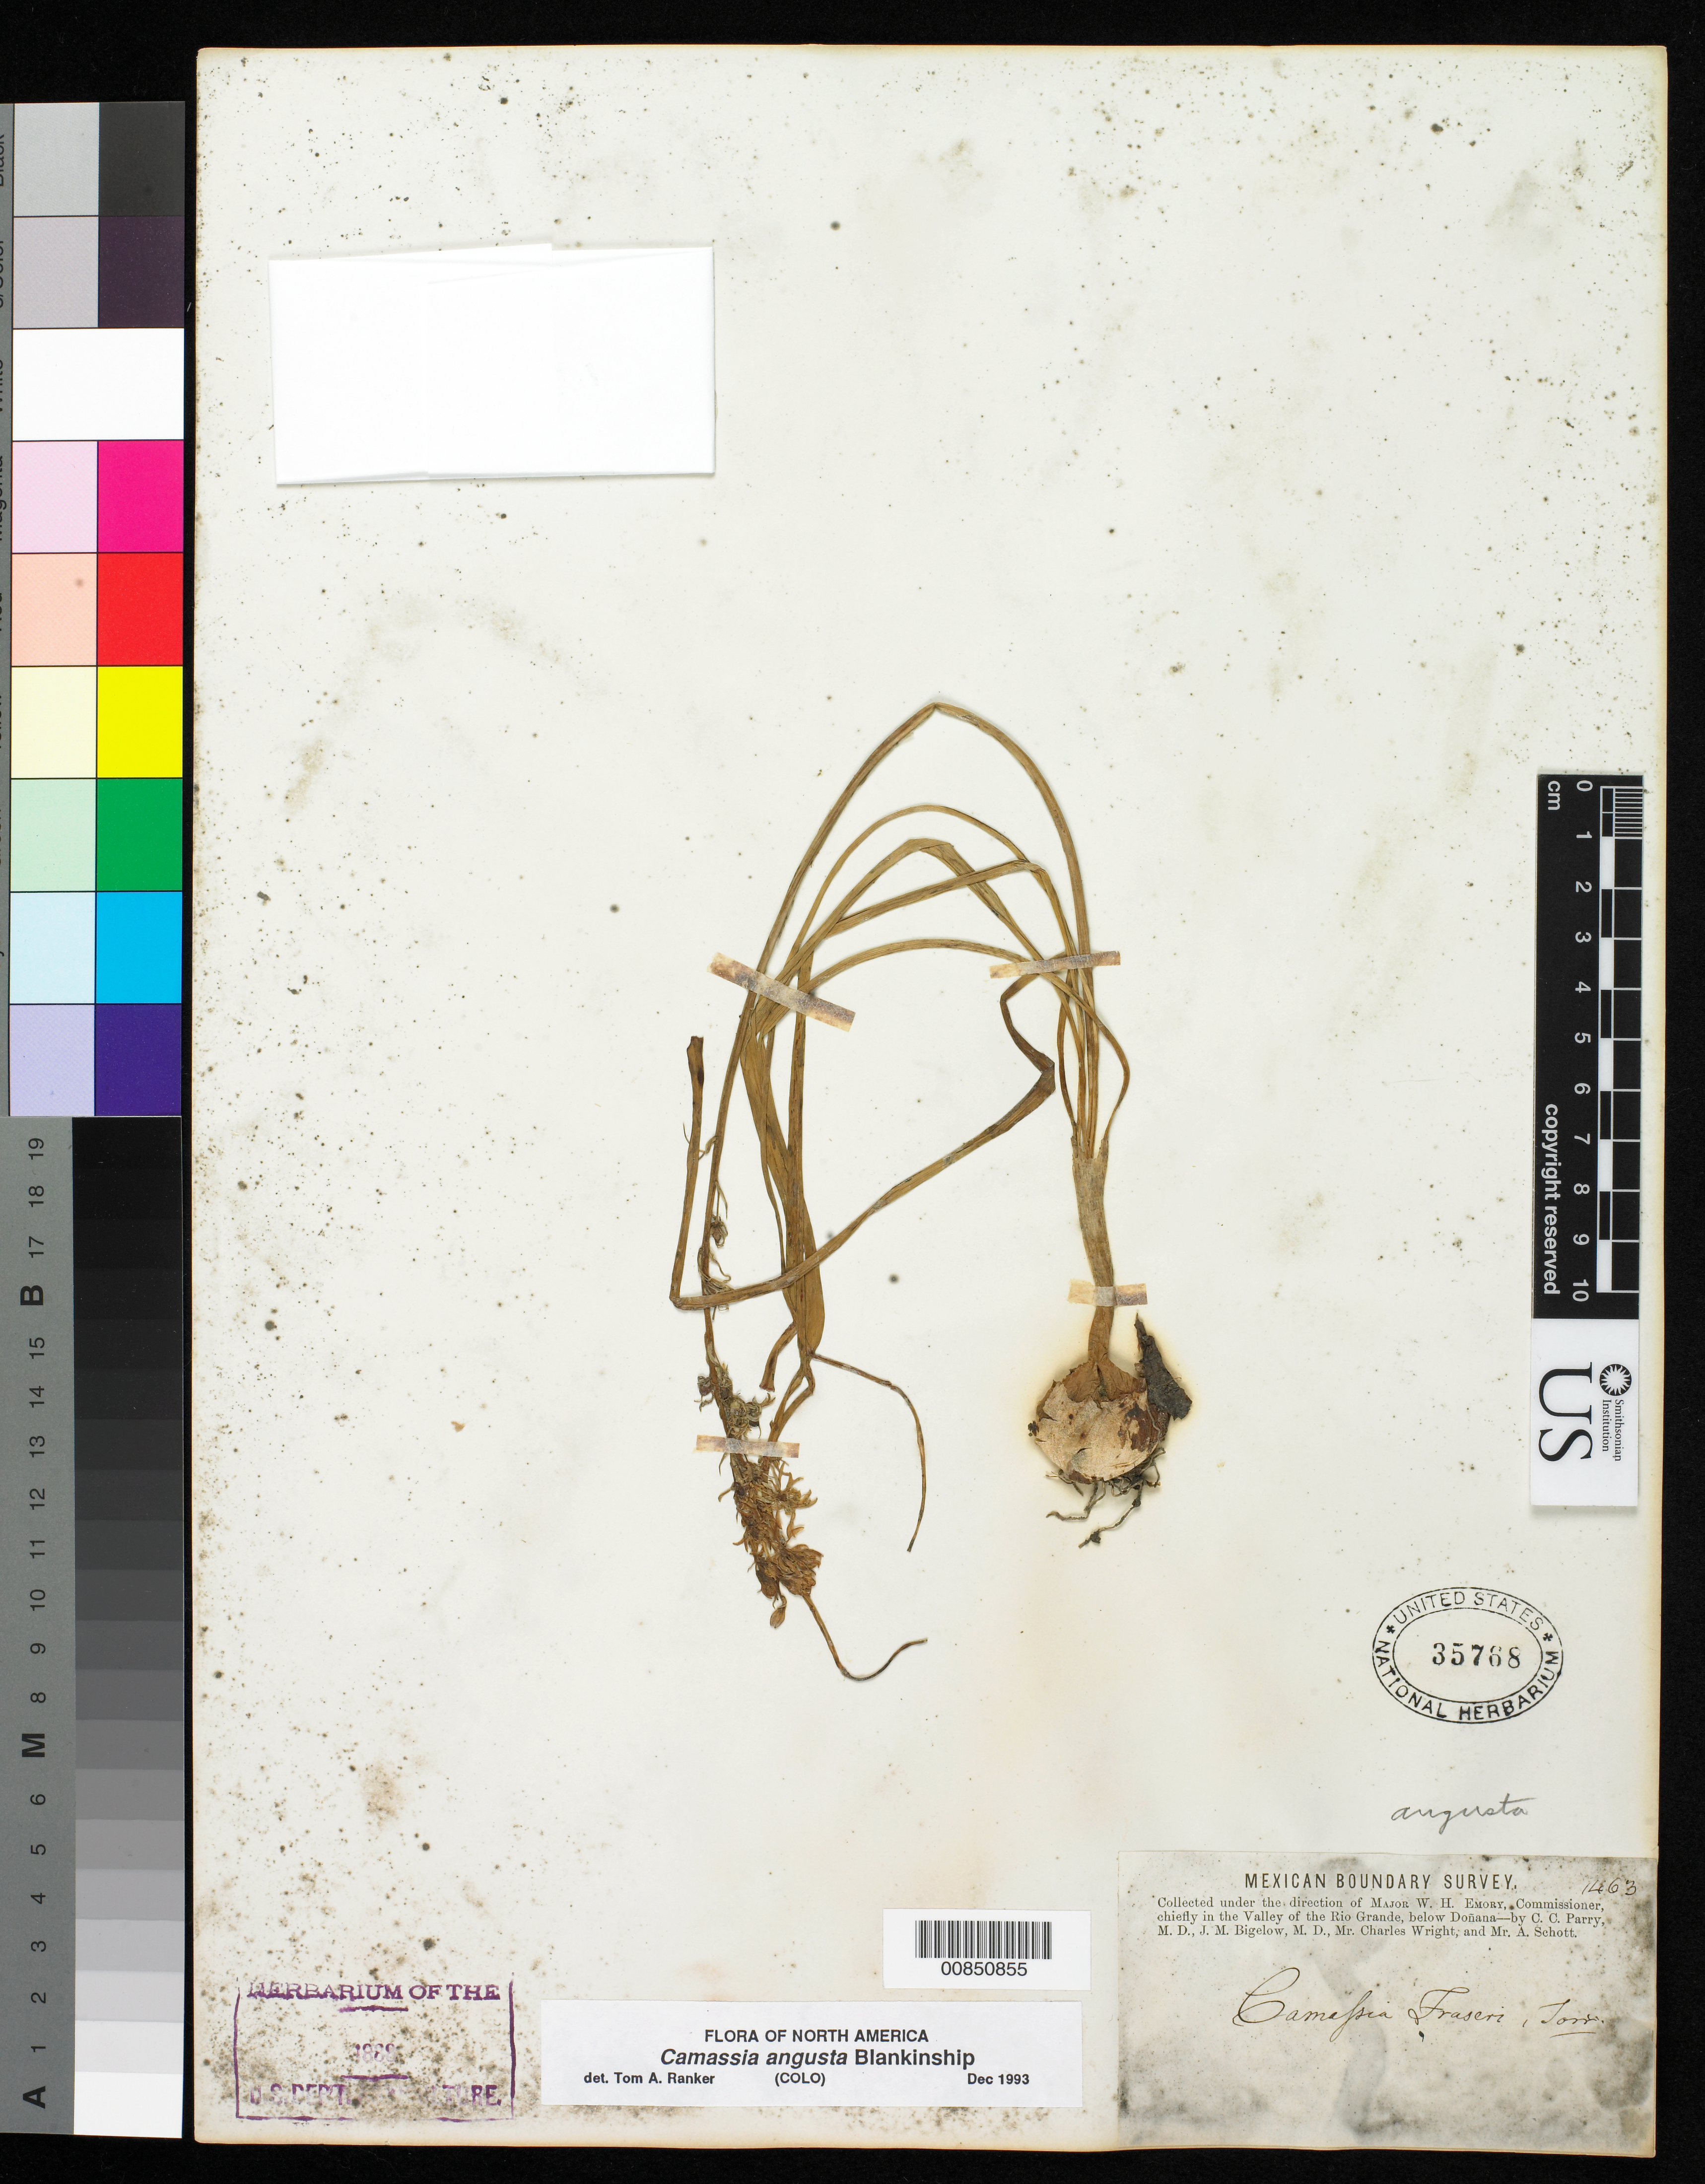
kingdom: Plantae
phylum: Tracheophyta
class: Liliopsida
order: Asparagales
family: Asparagaceae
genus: Camassia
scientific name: Camassia angusta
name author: (Engelm.) Blank.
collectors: C. C. Parry, J. M. Bigelow, C. Wright & A. C. V. Schott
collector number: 1463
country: United States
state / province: New Mexico / Texas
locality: Valley of the Rio Grande, below Doñana.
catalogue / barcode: US 35768